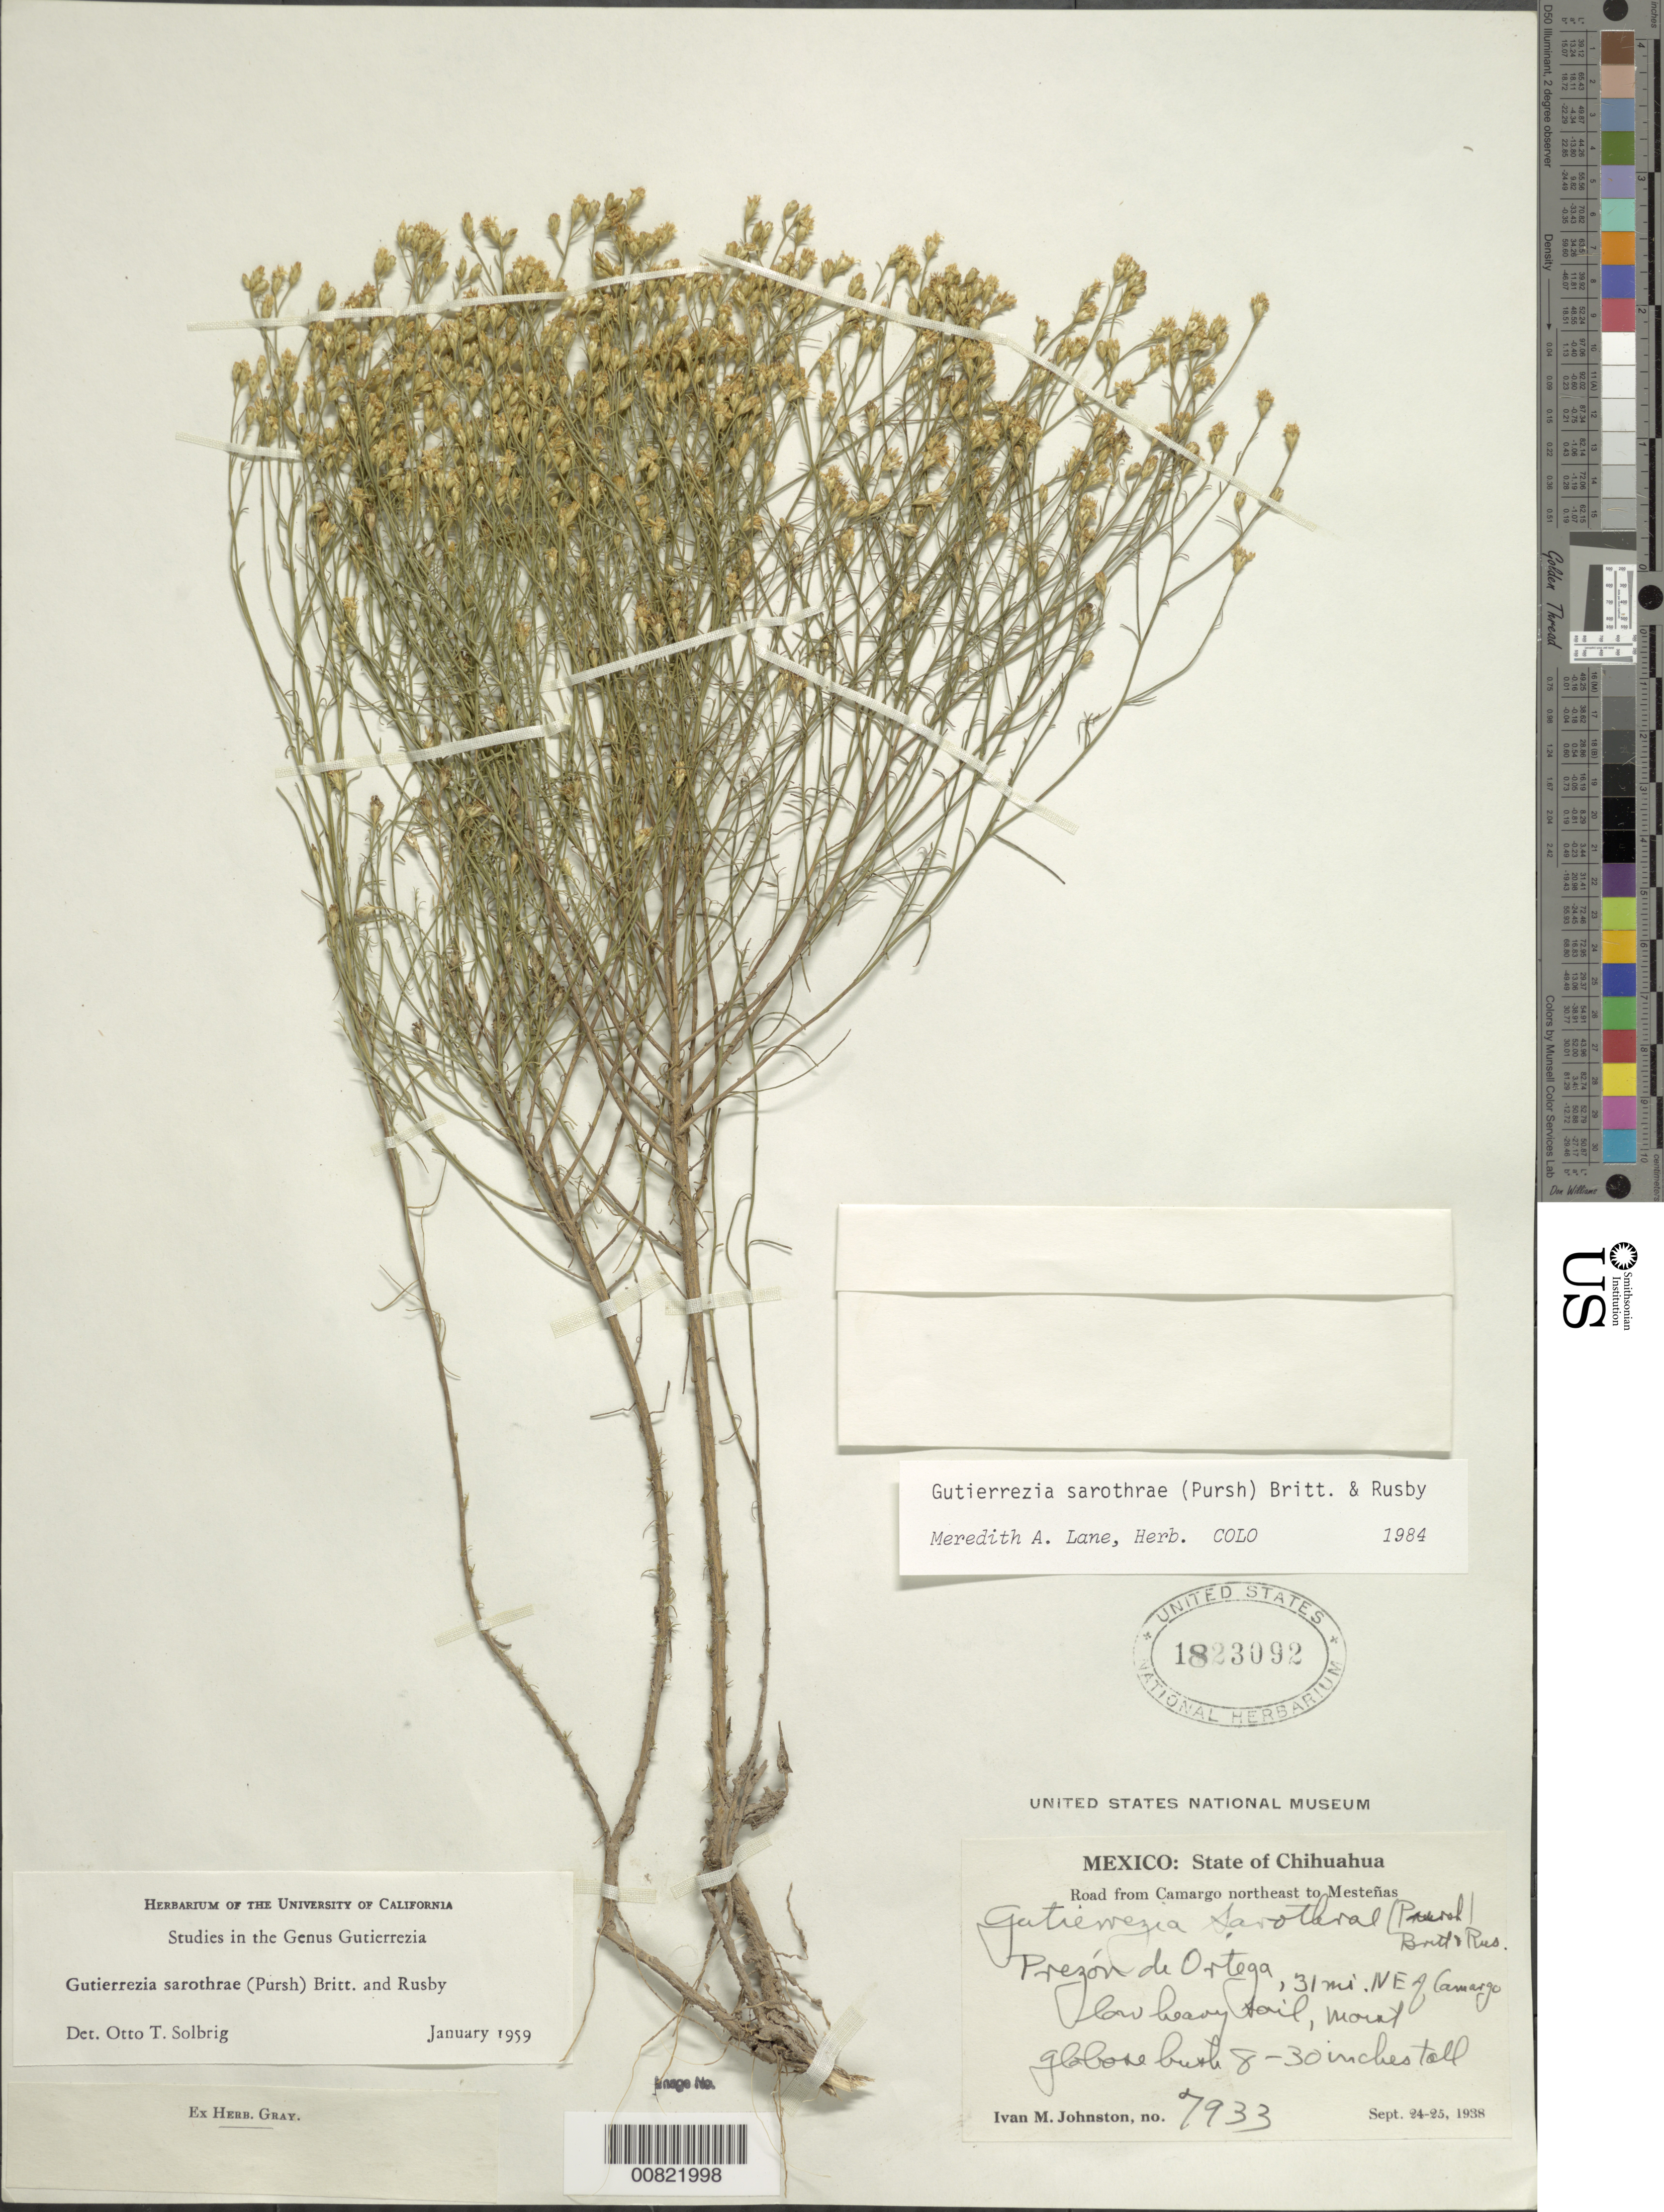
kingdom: Plantae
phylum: Tracheophyta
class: Magnoliopsida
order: Asterales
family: Asteraceae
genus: Gutierrezia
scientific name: Gutierrezia sarothrae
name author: (Pursh) Britton & Rusby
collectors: I.M. Johnston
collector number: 7933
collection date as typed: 24 Sep 1938 to 25 Sep 1938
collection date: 1938-09-24/1938-09-25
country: Mexico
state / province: Chihuahua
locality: Prezón de Ortega, 31 mi. NE of Camargo.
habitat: Low heavy soil moist.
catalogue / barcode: US 1823092